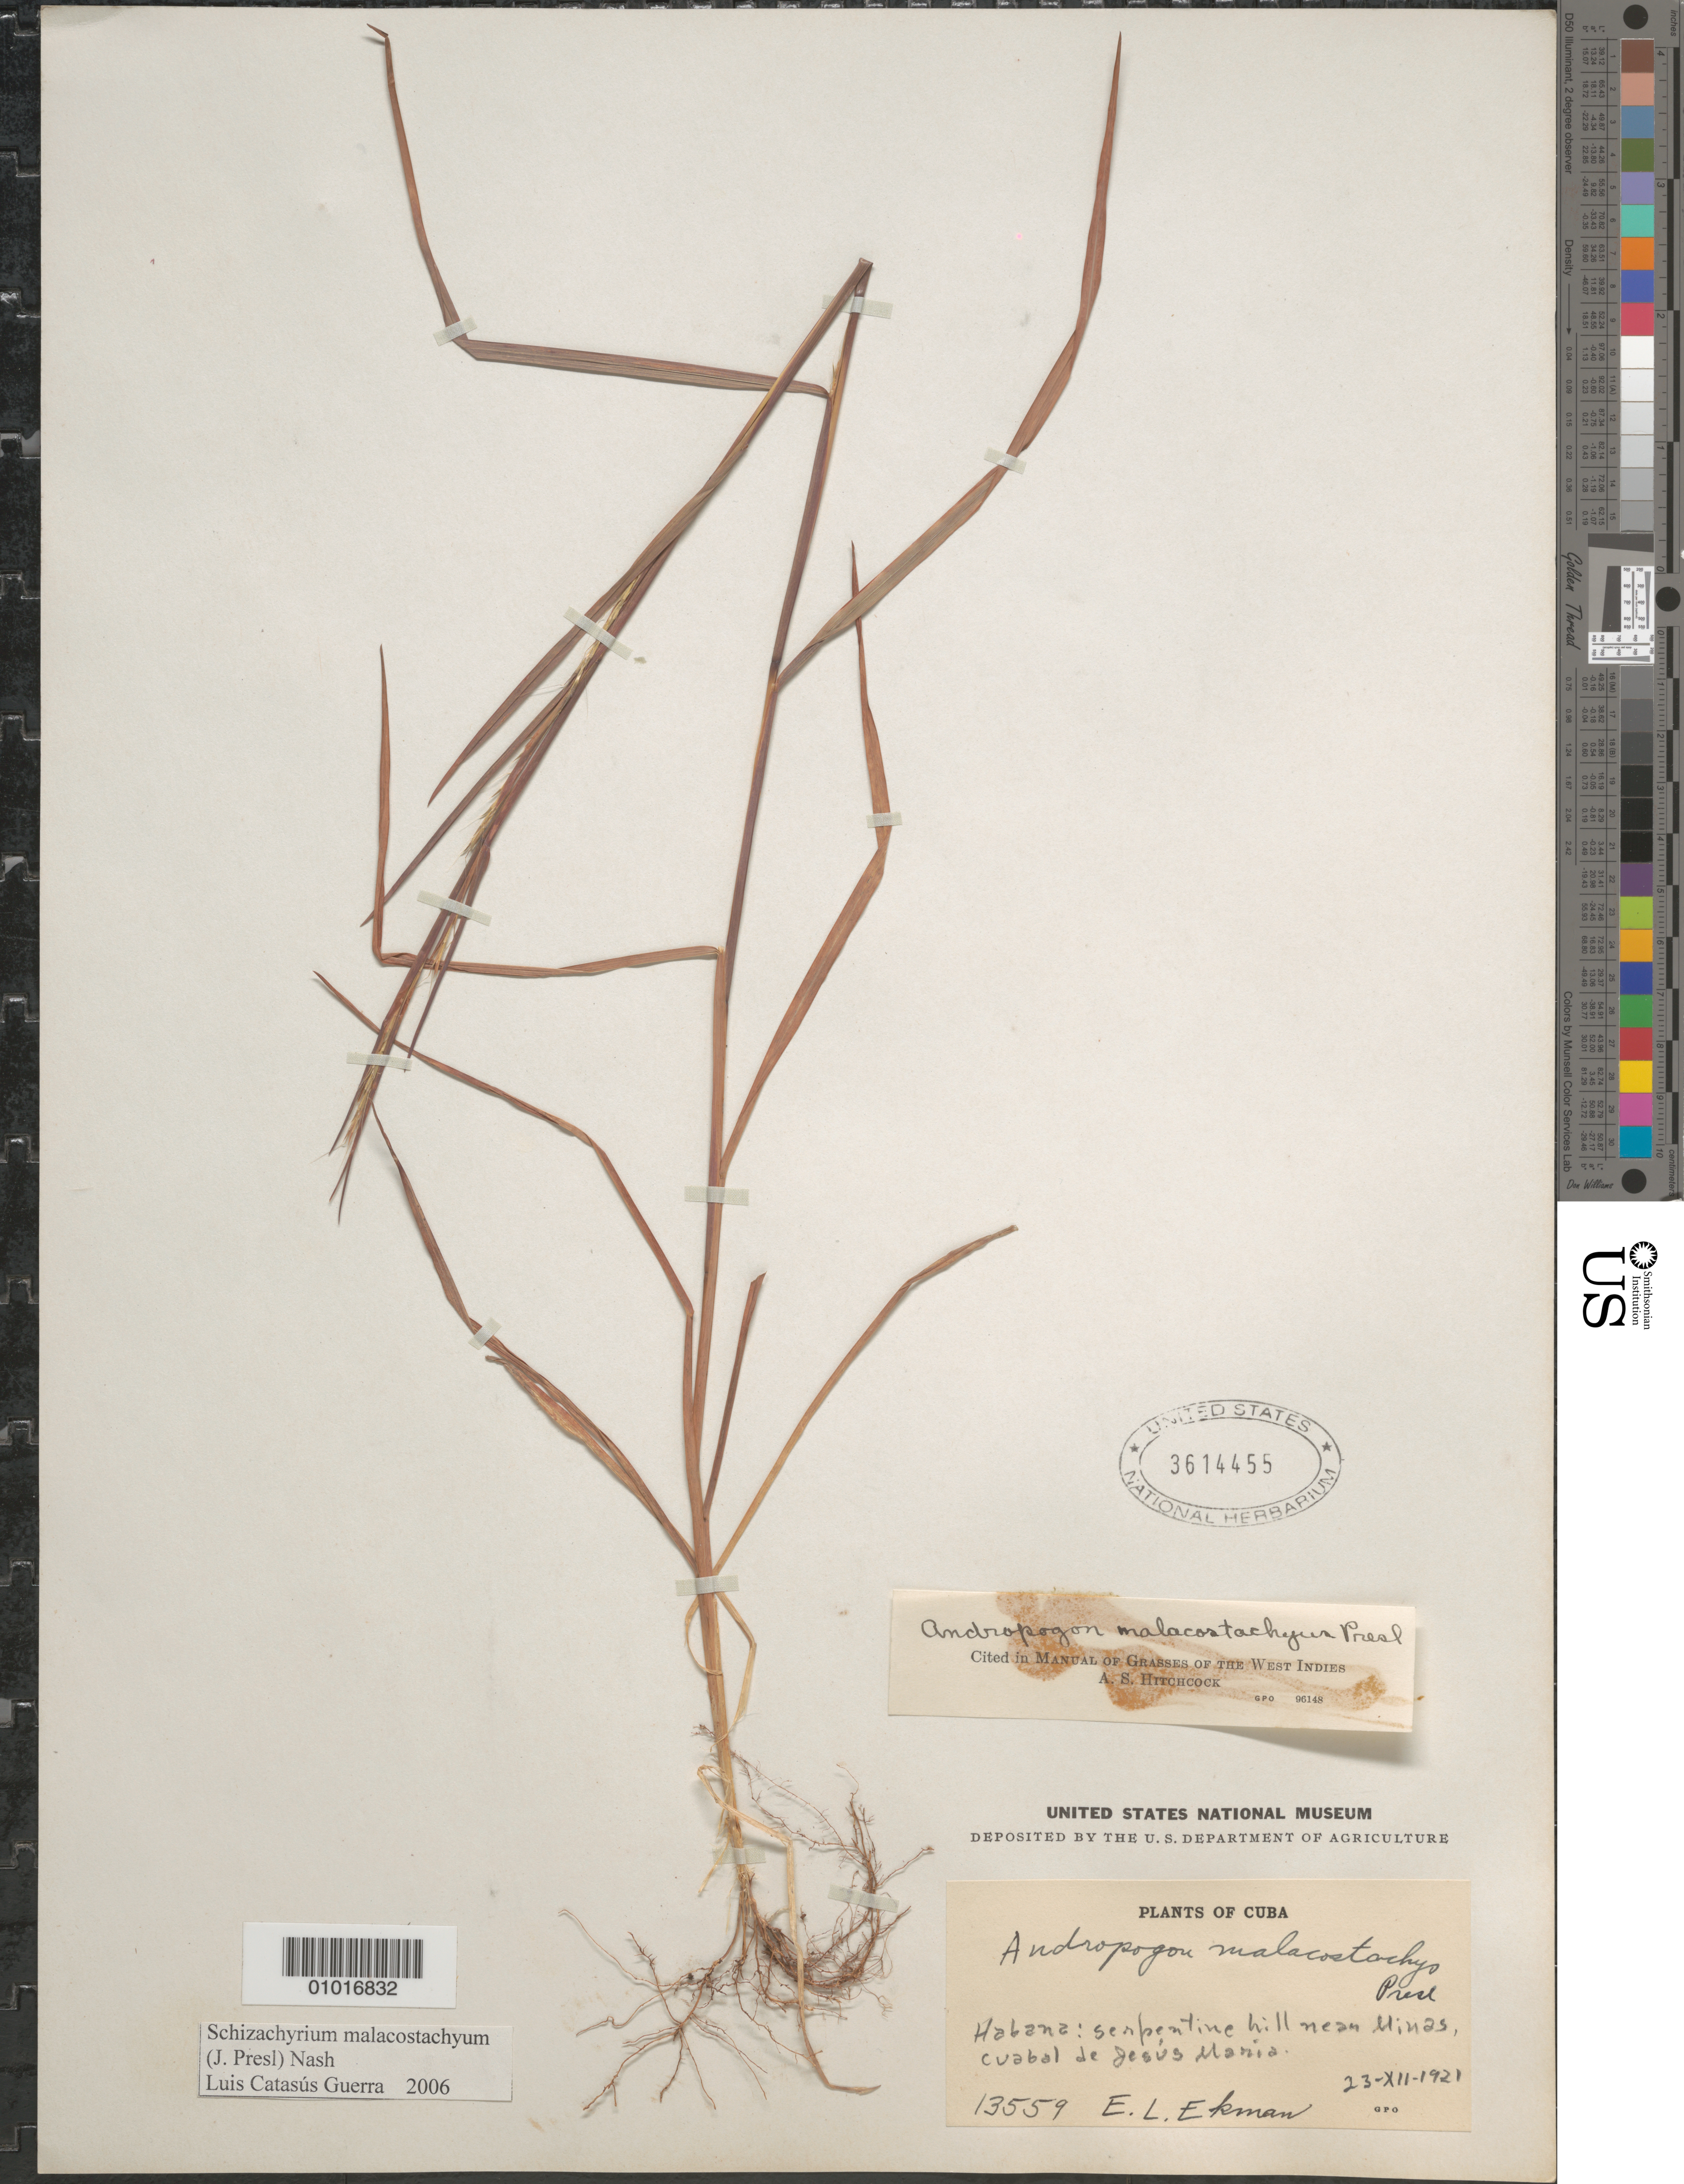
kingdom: Plantae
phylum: Tracheophyta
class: Liliopsida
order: Poales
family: Poaceae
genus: Schizachyrium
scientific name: Schizachyrium malacostachyum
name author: (J. Presl) Nash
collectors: E. L. Ekman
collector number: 13559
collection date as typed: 23 Dec 1921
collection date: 1921-12-23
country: Cuba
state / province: Camagüey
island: Cuba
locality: Habana: serpentine hill near Minaas, Cuabal de Jesus Maria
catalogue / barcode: US 3614455